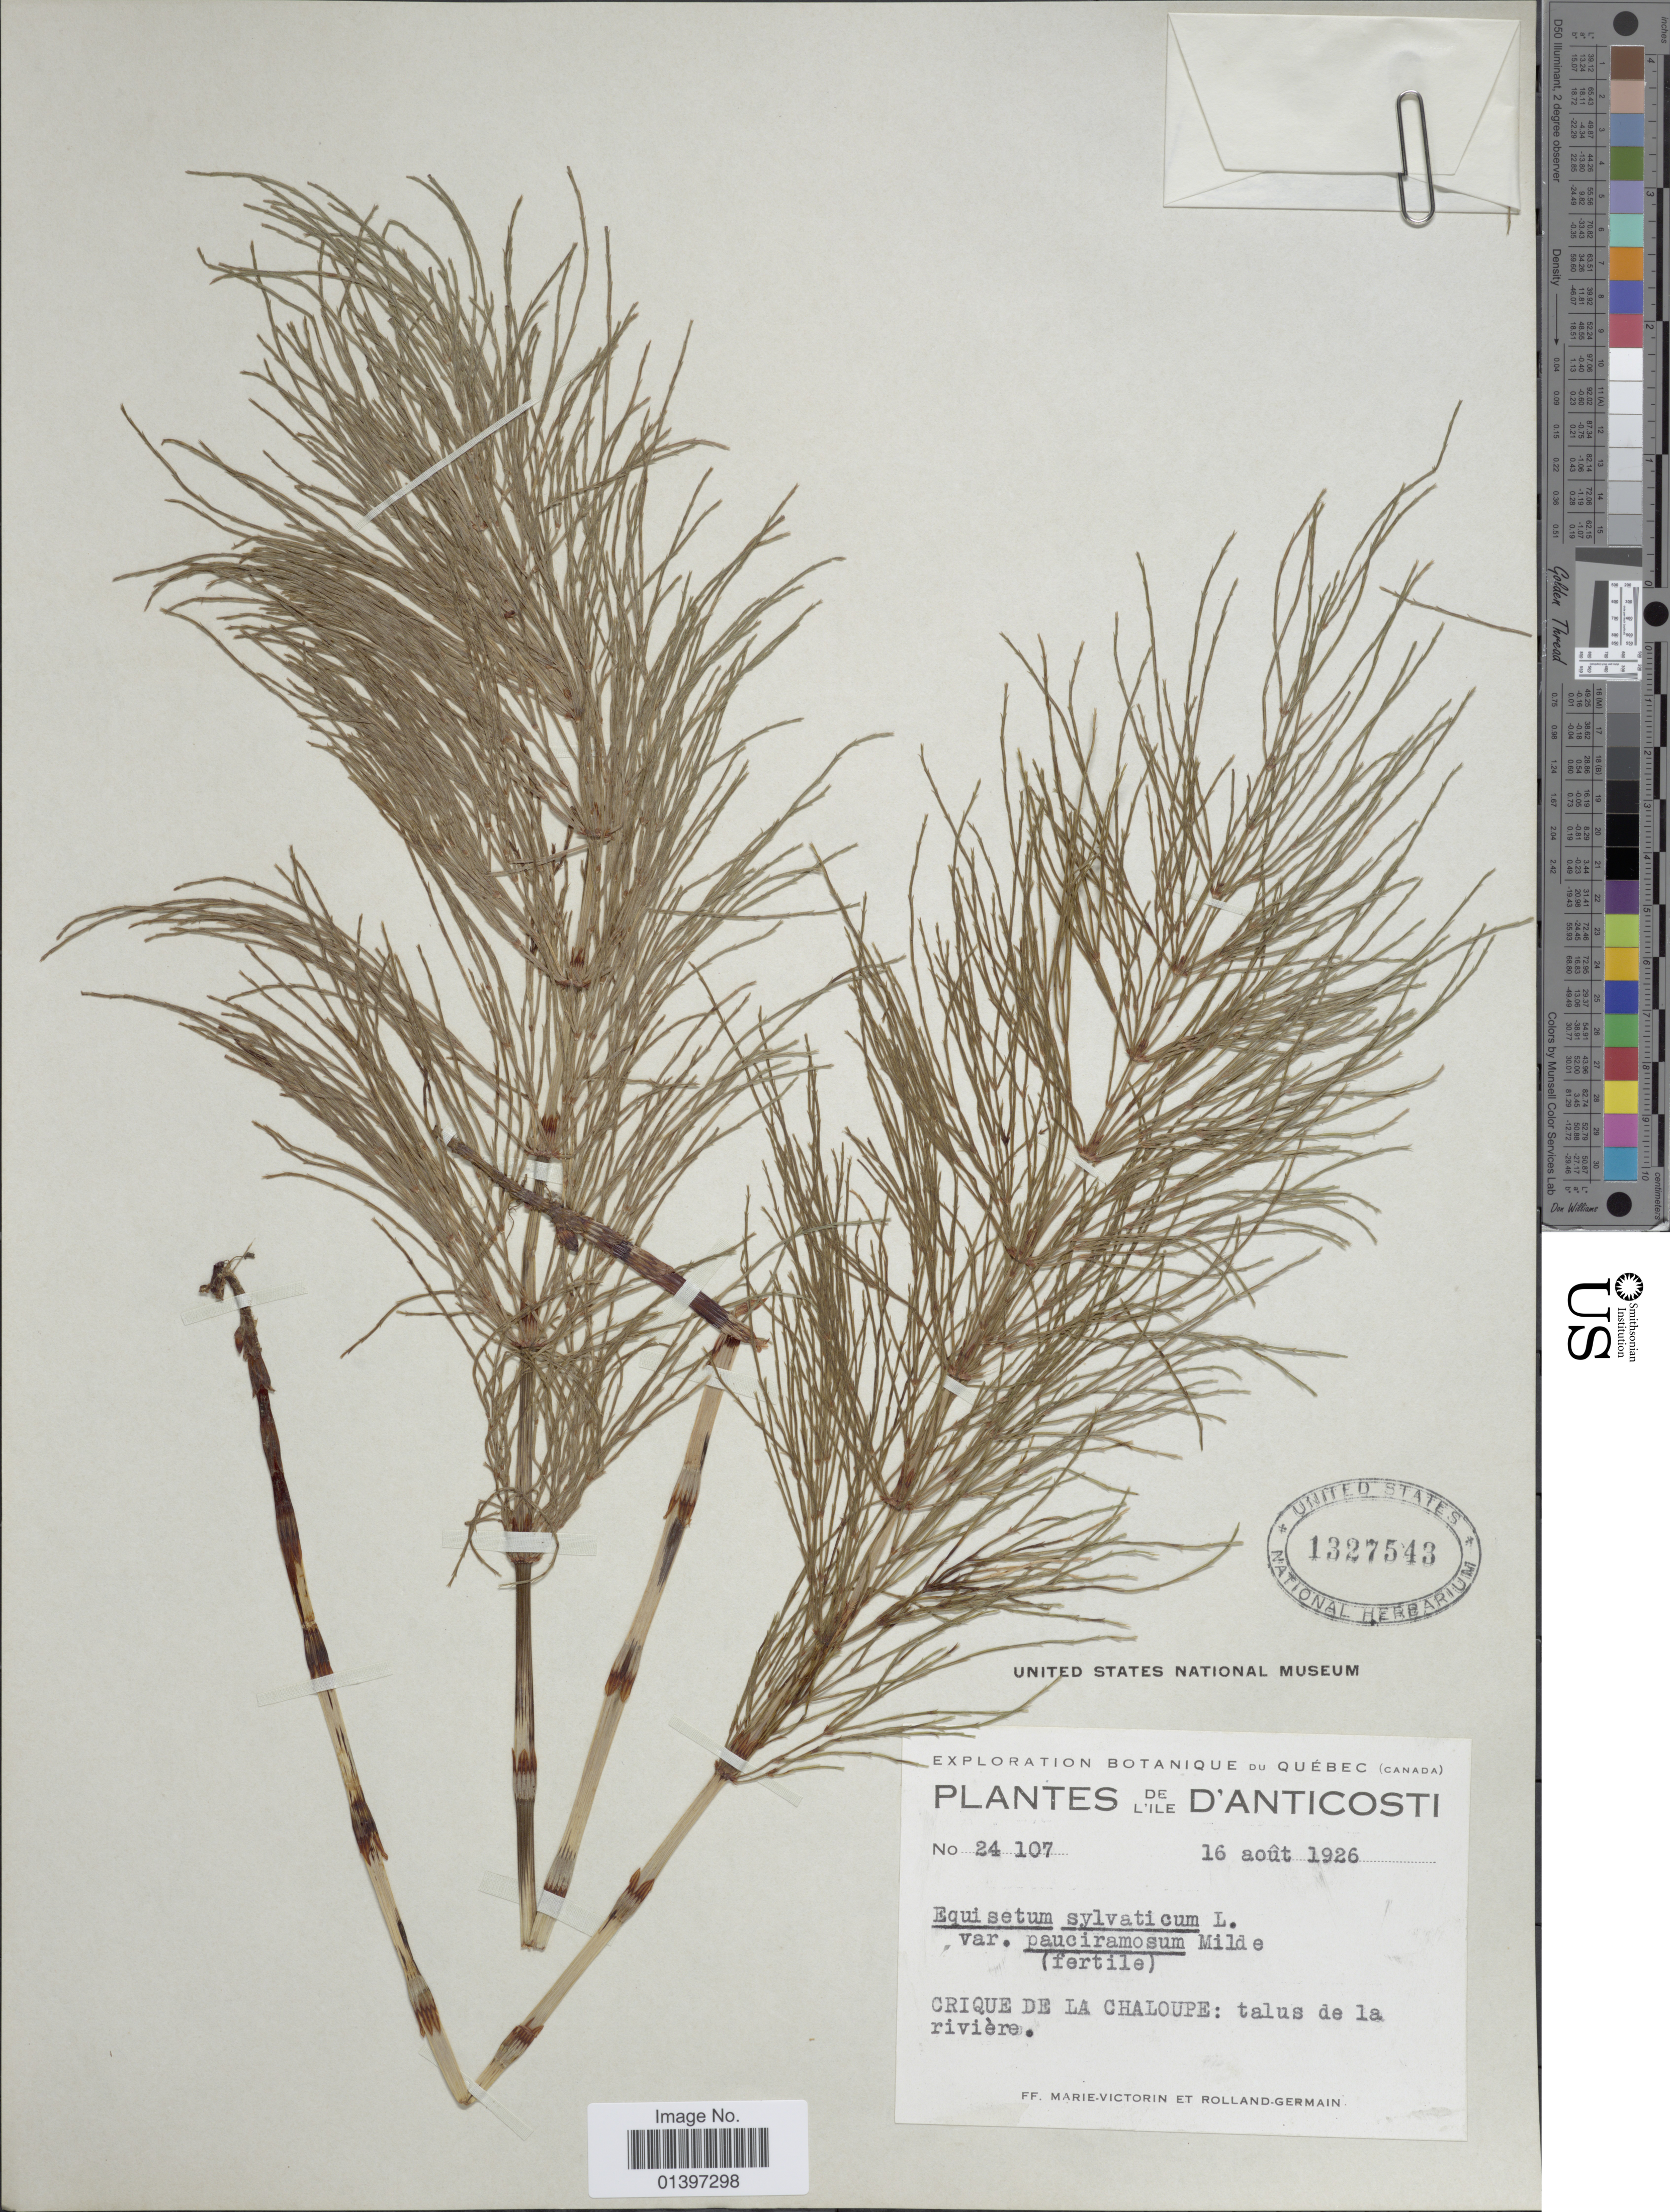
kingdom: Plantae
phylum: Tracheophyta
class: Polypodiopsida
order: Equisetales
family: Equisetaceae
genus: Equisetum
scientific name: Equisetum sylvaticum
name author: L.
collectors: Fr. Marie-Victorin & Rolland-Germain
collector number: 24107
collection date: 1926-08-16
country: Canada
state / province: Quebec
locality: L'Ile D'Anticosti, Crique de la Chaloupe: talus de la riviere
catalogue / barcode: US 1327543